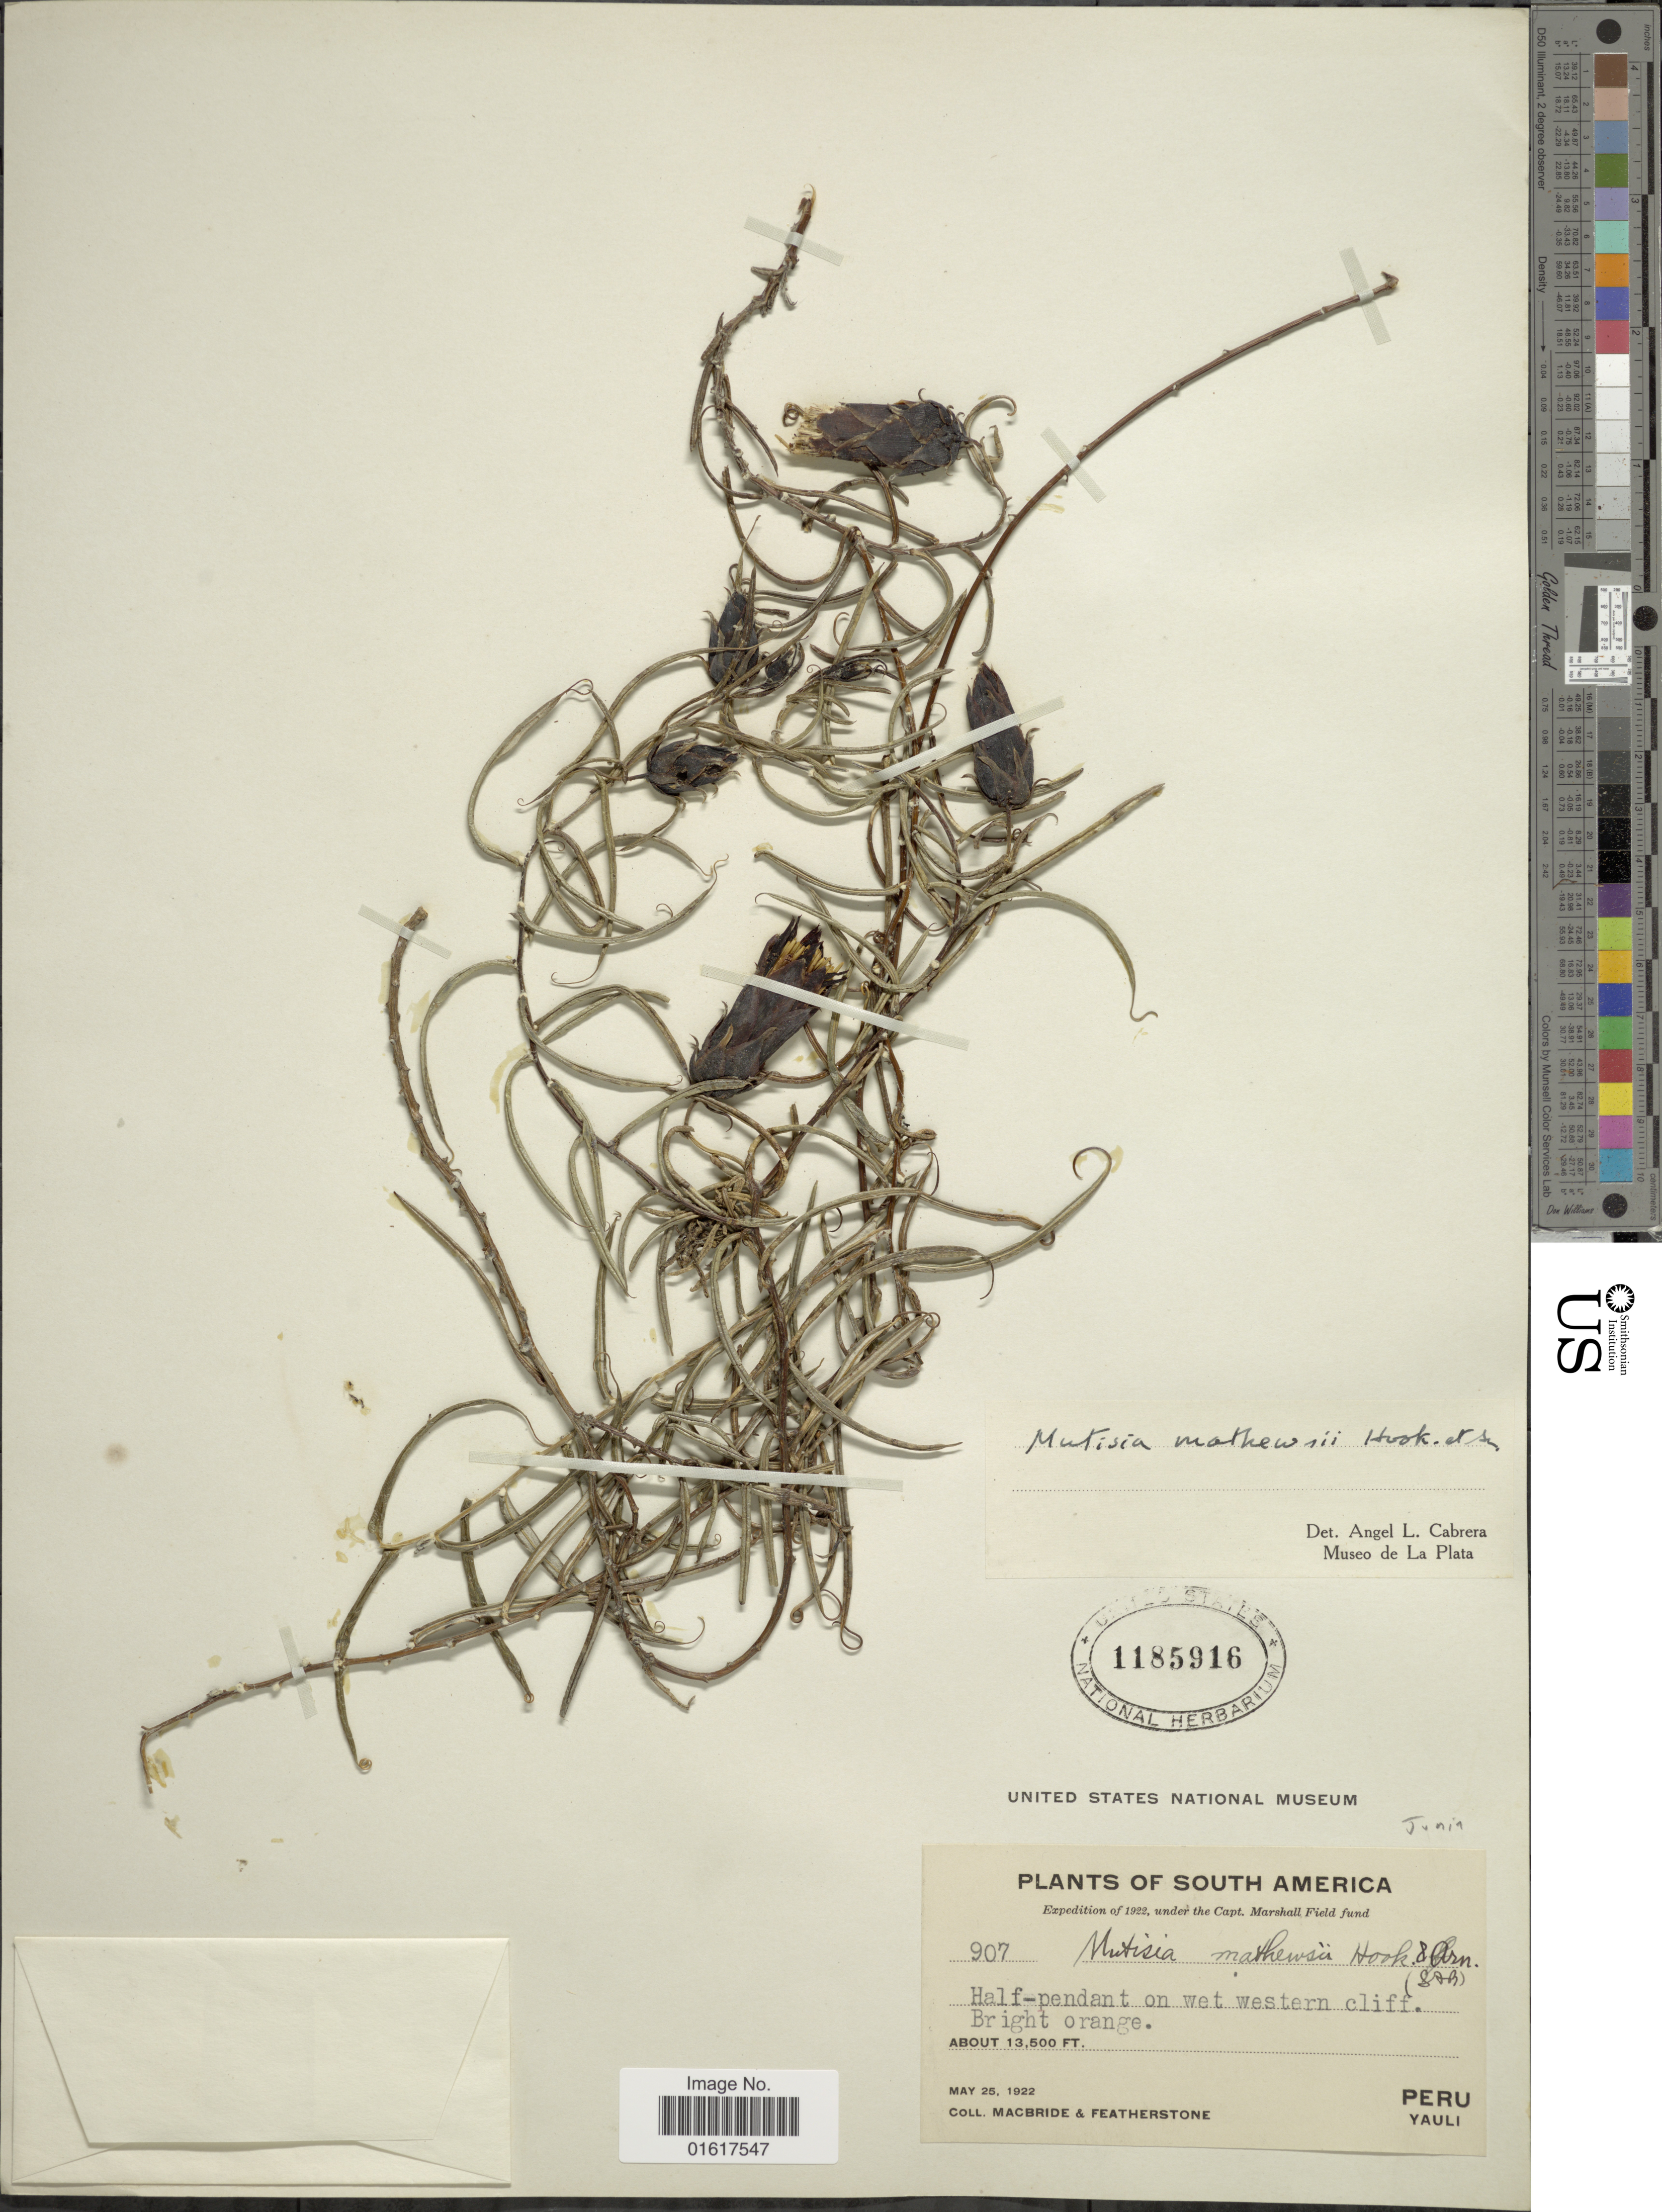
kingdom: Plantae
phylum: Tracheophyta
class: Magnoliopsida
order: Asterales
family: Asteraceae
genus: Mutisia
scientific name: Mutisia mathewsii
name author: Hook. & Arn.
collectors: Macbride, -- & -. Featherstone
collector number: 907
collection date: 1922-05-25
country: Peru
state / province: Junín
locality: Yauli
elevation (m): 4115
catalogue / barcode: US 1185916